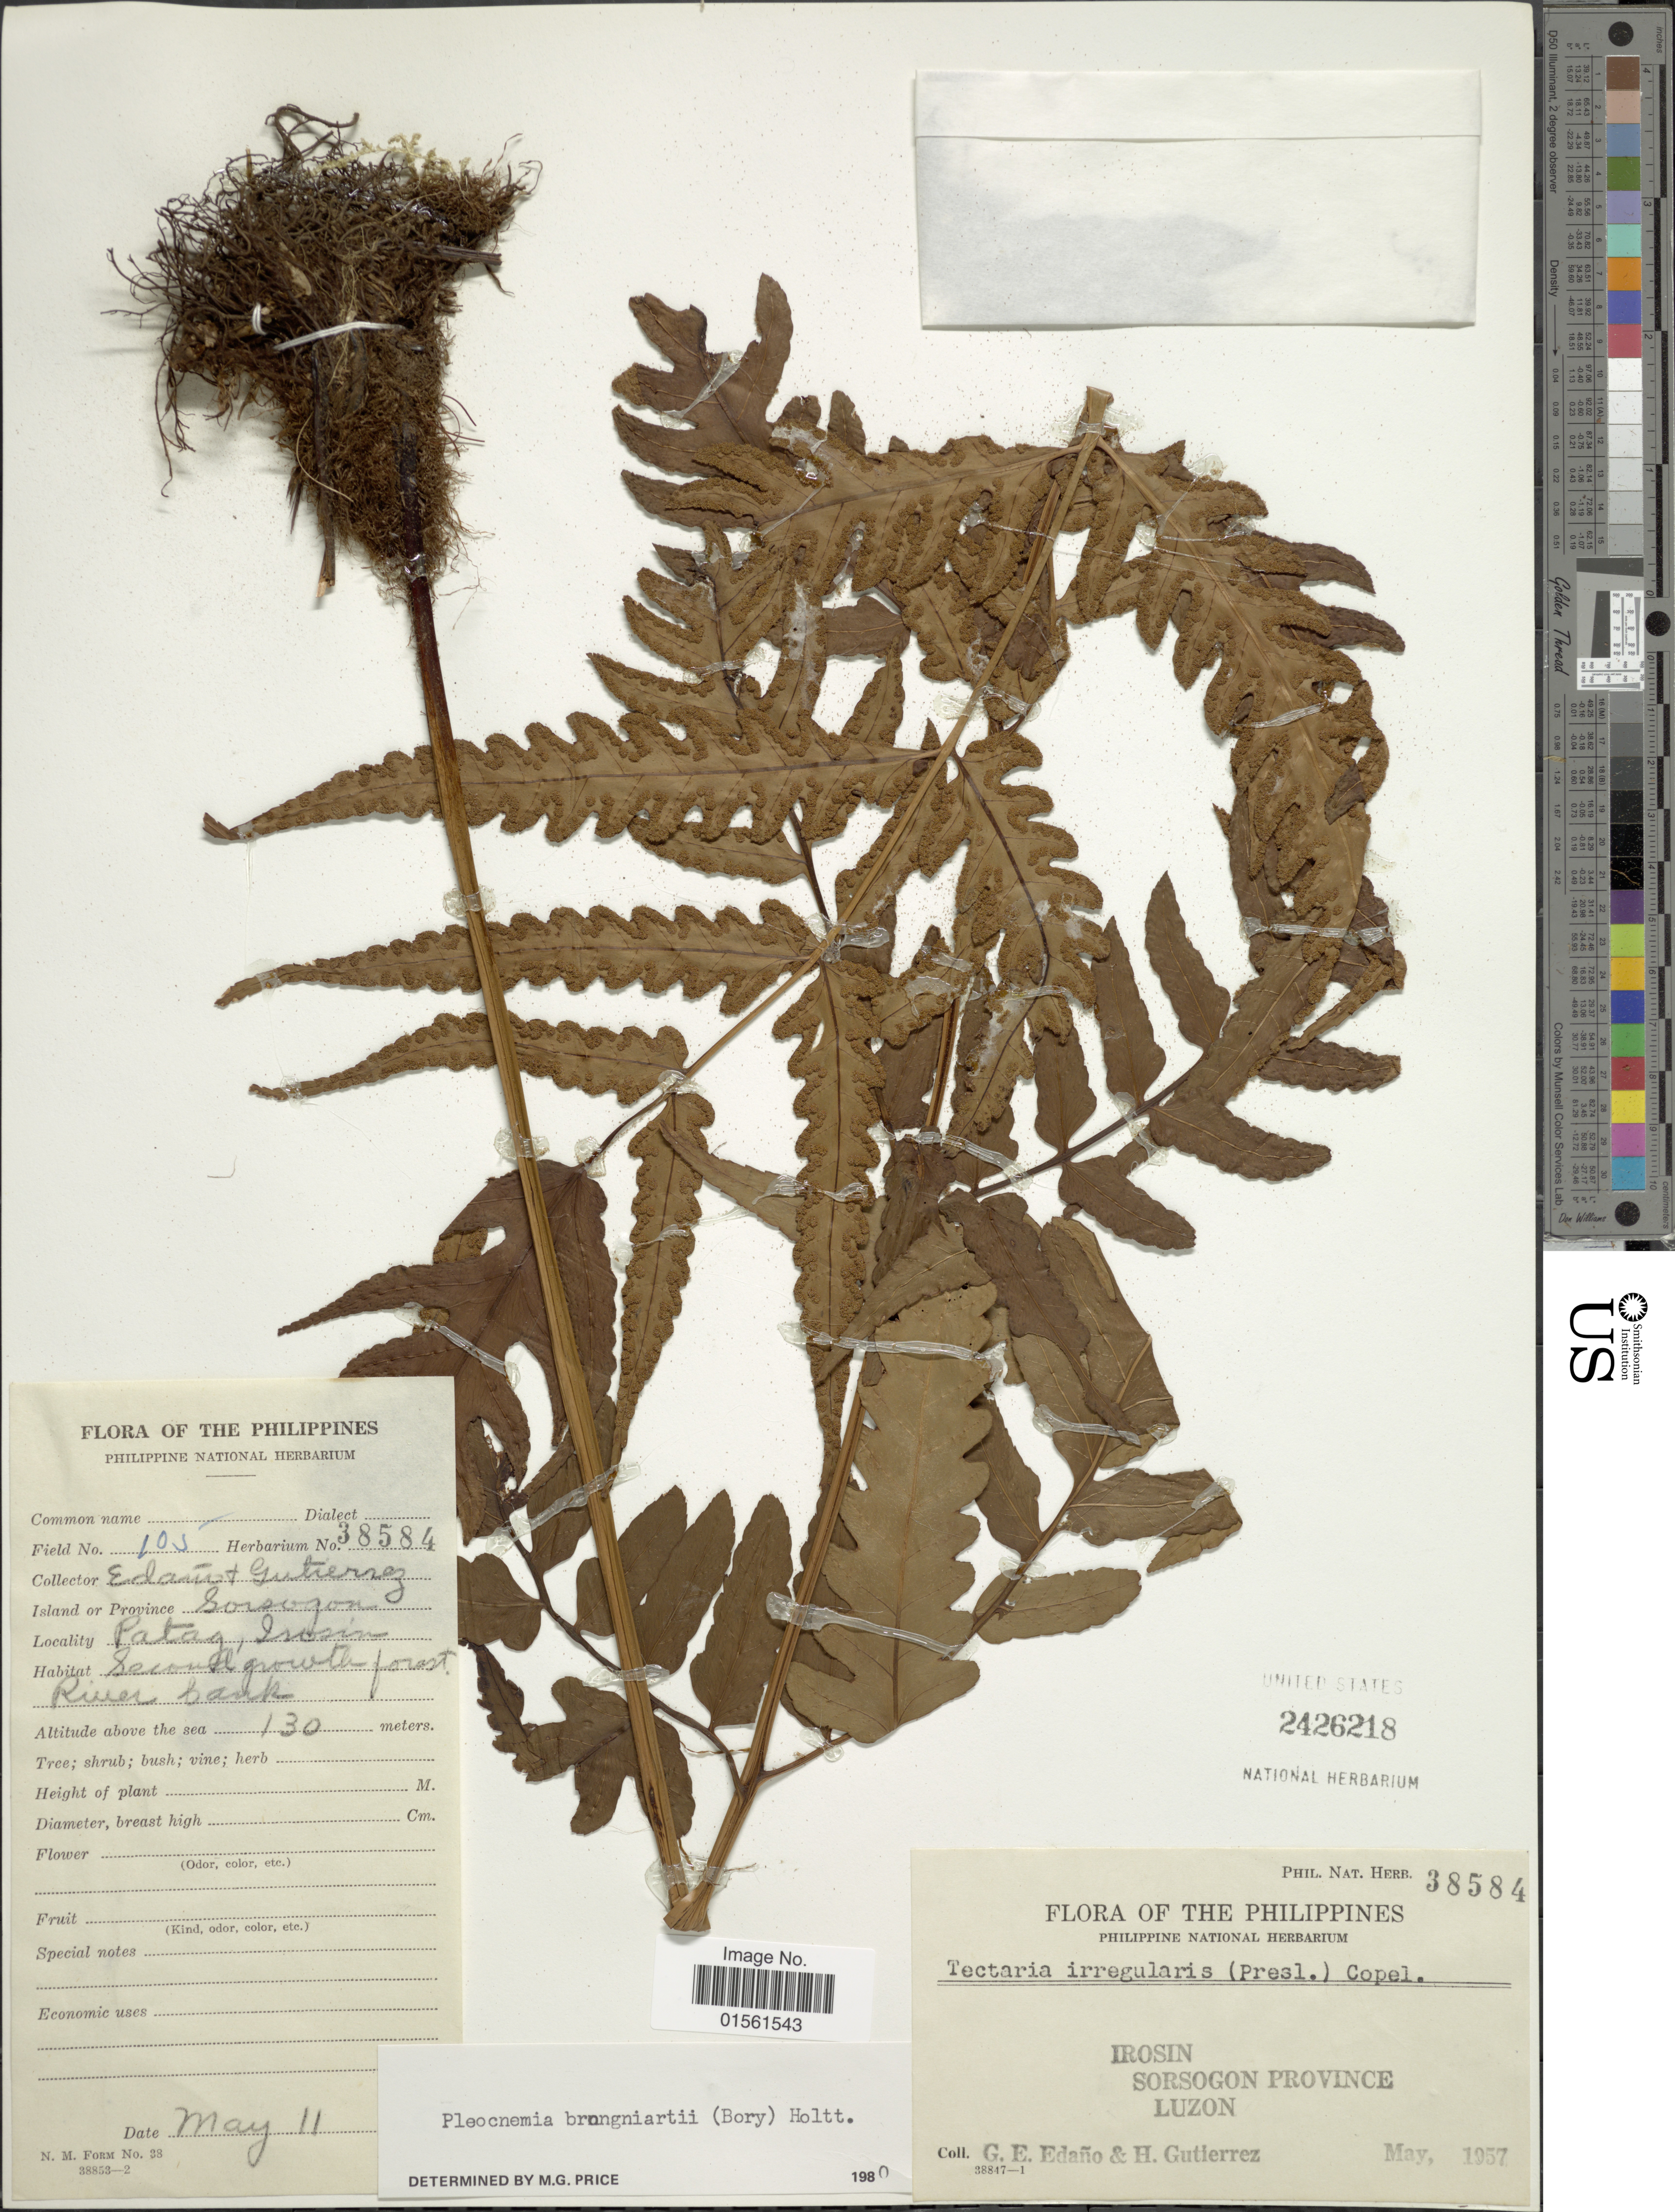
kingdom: Plantae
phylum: Tracheophyta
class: Polypodiopsida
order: Polypodiales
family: Dryopteridaceae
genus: Pleocnemia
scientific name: Pleocnemia brongniartii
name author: (Bory) Holttum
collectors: G. E. Edaño & H. Guttierez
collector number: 105/38584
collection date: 1957-05-11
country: Philippines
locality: Island or Province Sorosogon. Patag, Irosin.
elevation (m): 130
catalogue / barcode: US 2426218